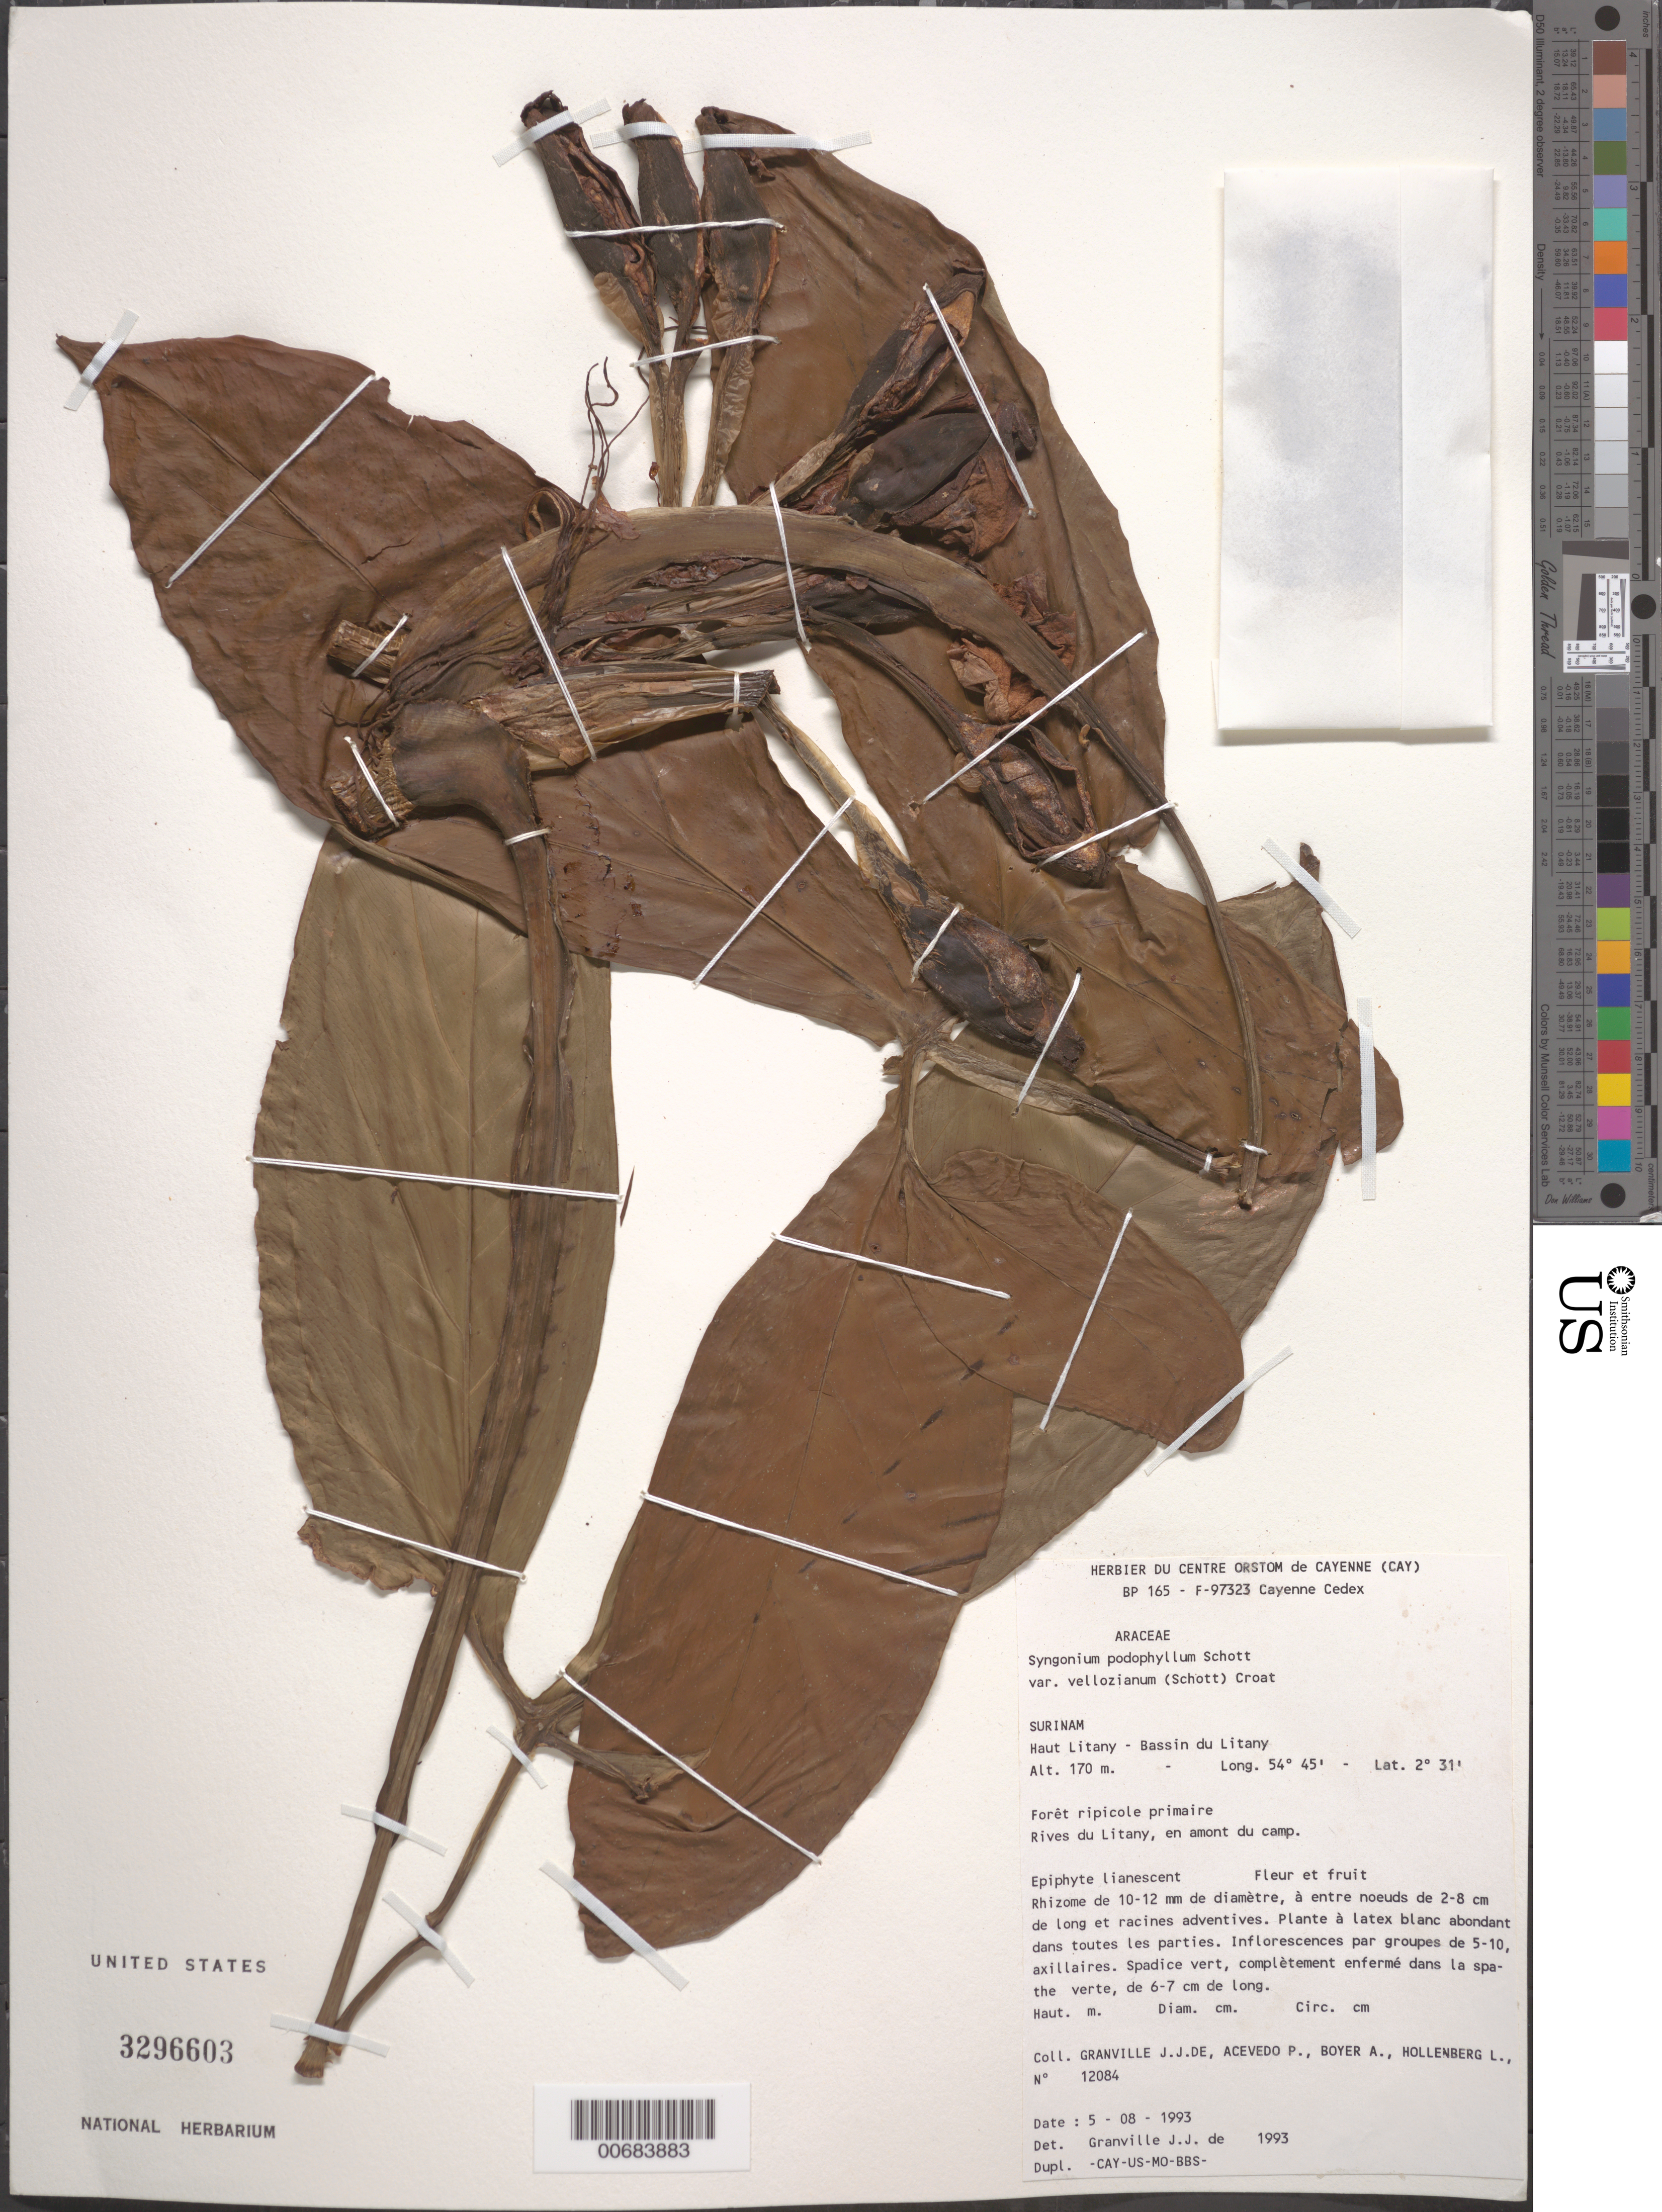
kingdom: Plantae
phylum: Tracheophyta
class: Liliopsida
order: Alismatales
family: Araceae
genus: Syngonium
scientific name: Syngonium podophyllum var. vellozianum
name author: (Schott) Croat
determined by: Granville, J. J. de, (CAY), Institut de Recherche pour le Developpement (IRD) (FRENCH GUIANA)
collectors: J.-J. de Granville, P. Acevedo-Rodr., A. Boyer & L. Hollenberg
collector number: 12084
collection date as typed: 5-Aug-93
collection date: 1993-08-05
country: Suriname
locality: Haut Litany, Bassin du Litany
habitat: Primary ripicole forest, banks of Littany, upstream from camp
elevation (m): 170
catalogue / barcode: US 3296603